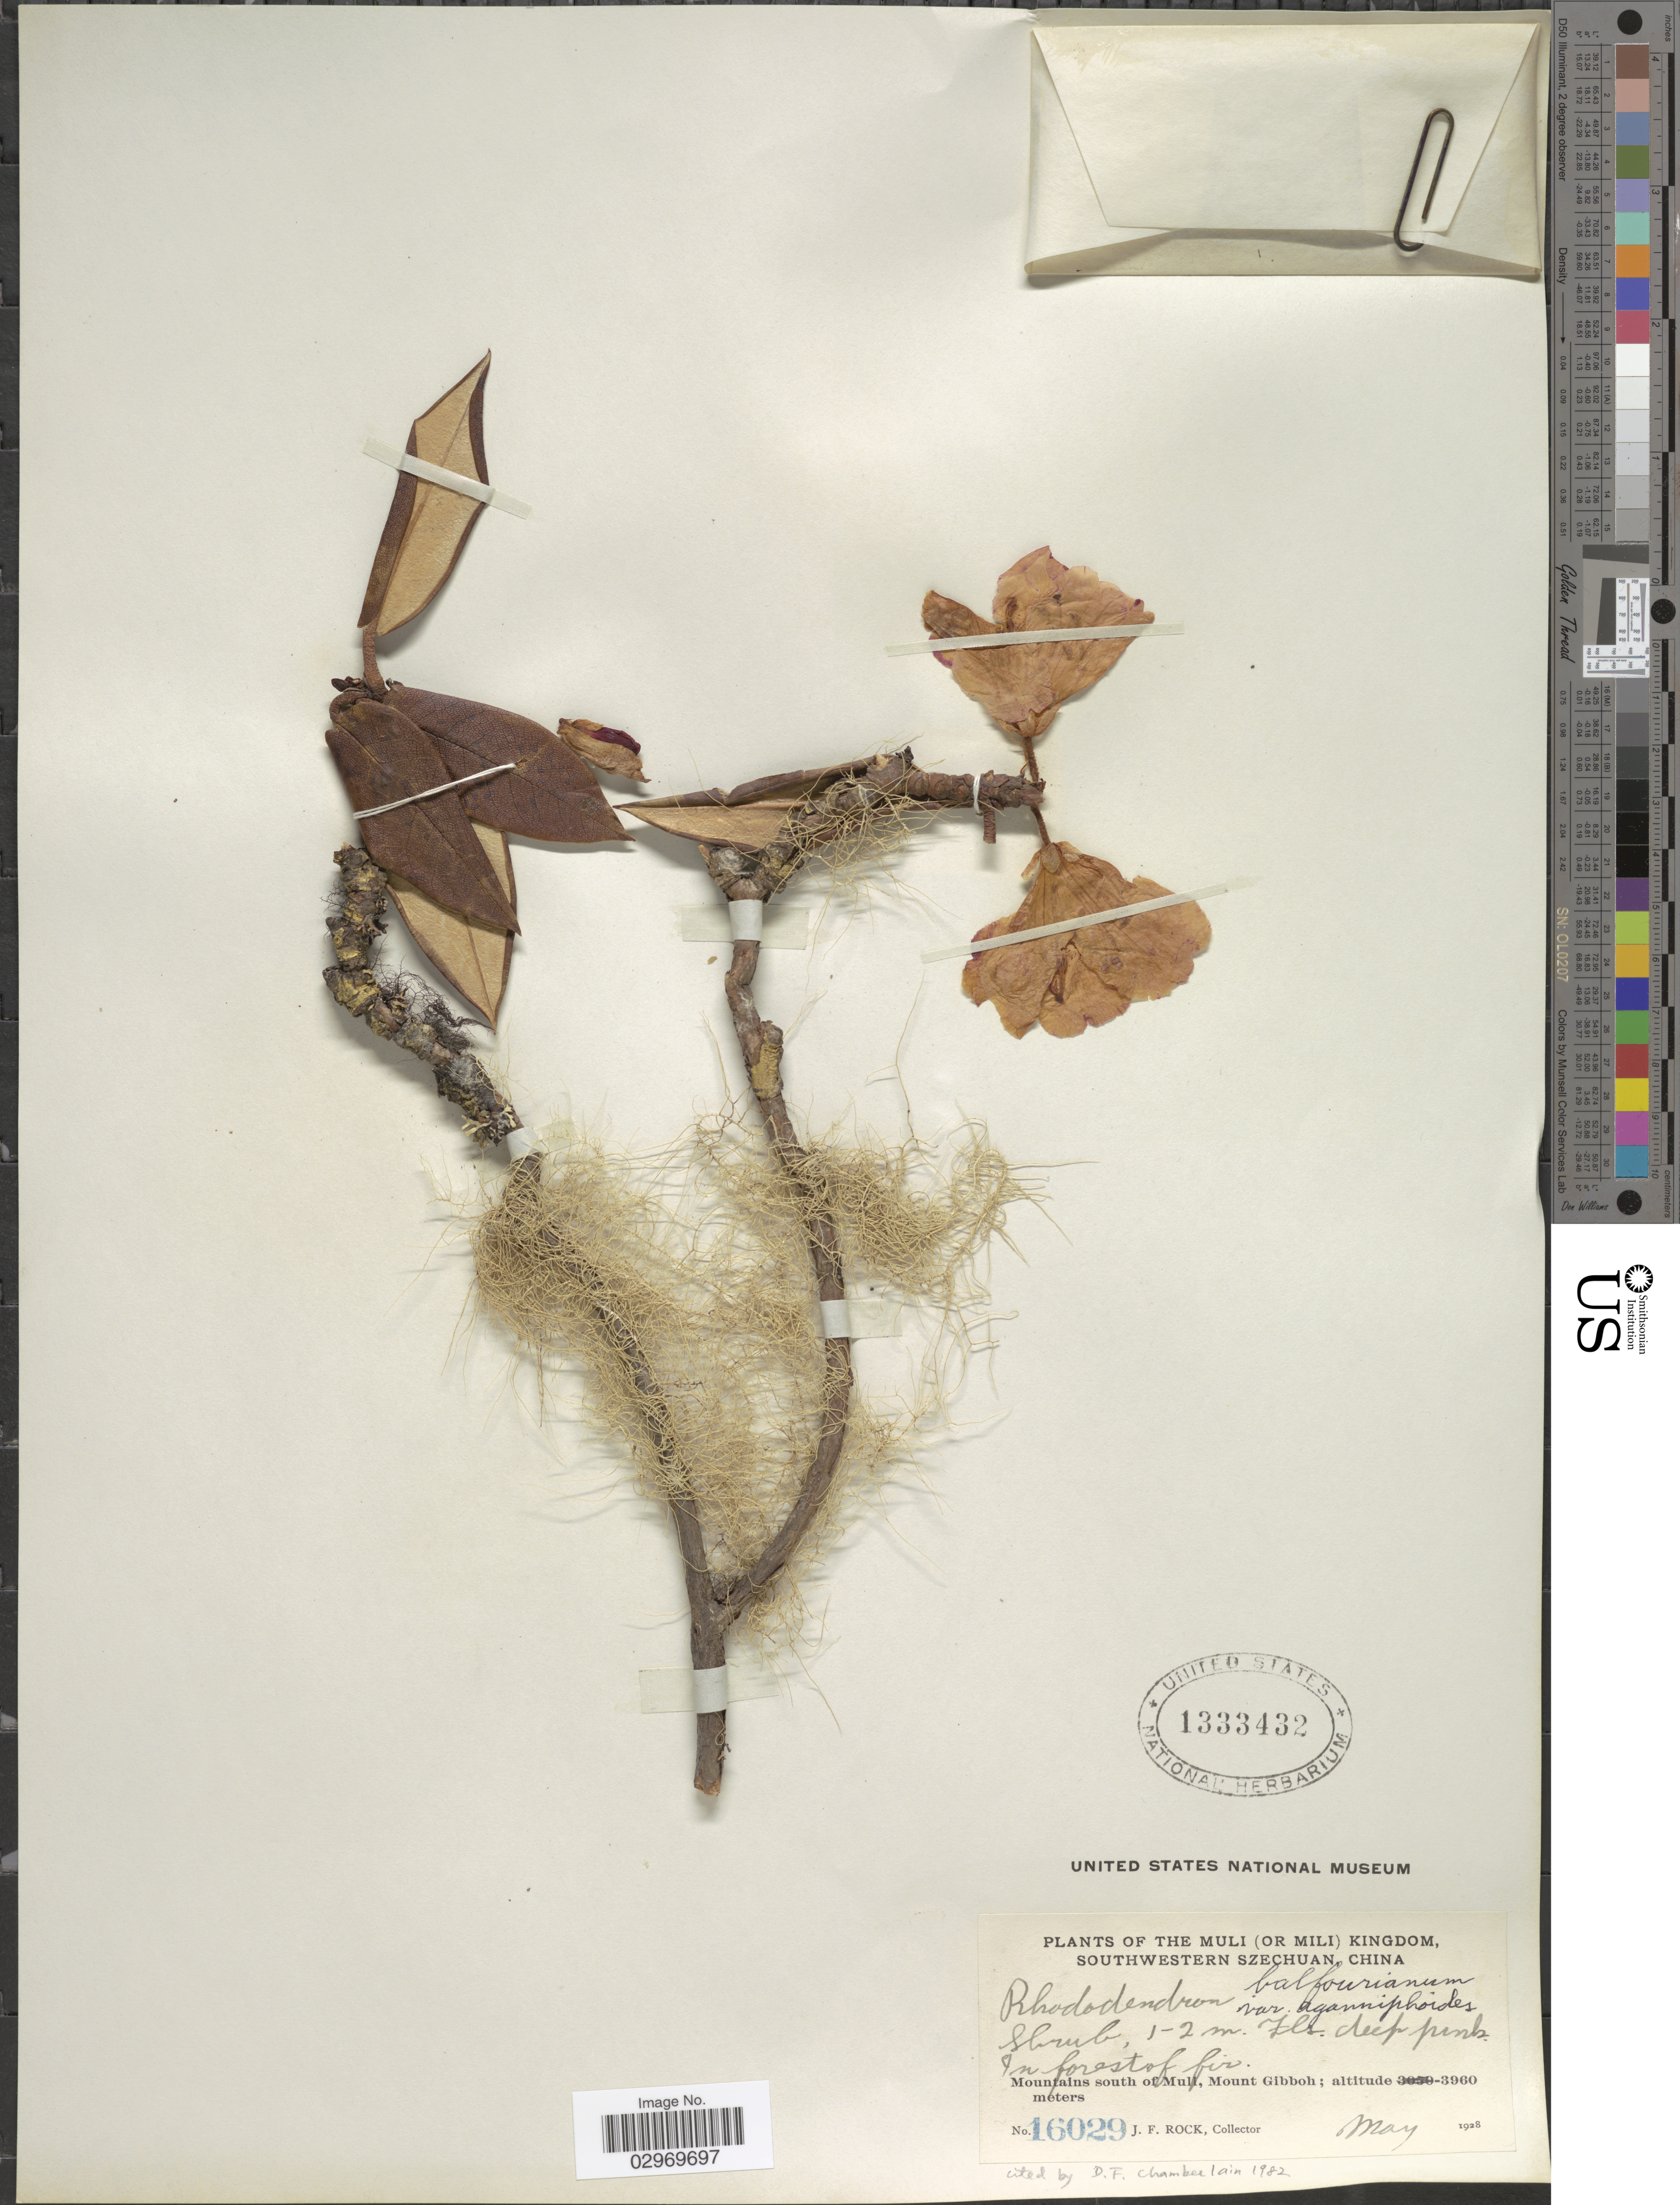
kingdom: Plantae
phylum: Tracheophyta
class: Magnoliopsida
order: Ericales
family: Ericaceae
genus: Rhododendron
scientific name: Rhododendron balfourianum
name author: Diels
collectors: J. Rock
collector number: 16029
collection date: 1928-05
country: China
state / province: Sichuan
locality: The Muli (or Mili) Kingdom, Southwestern Szechuan. Mountains south of Muli, Mount Gibboh.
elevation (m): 3960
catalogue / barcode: US 1333432